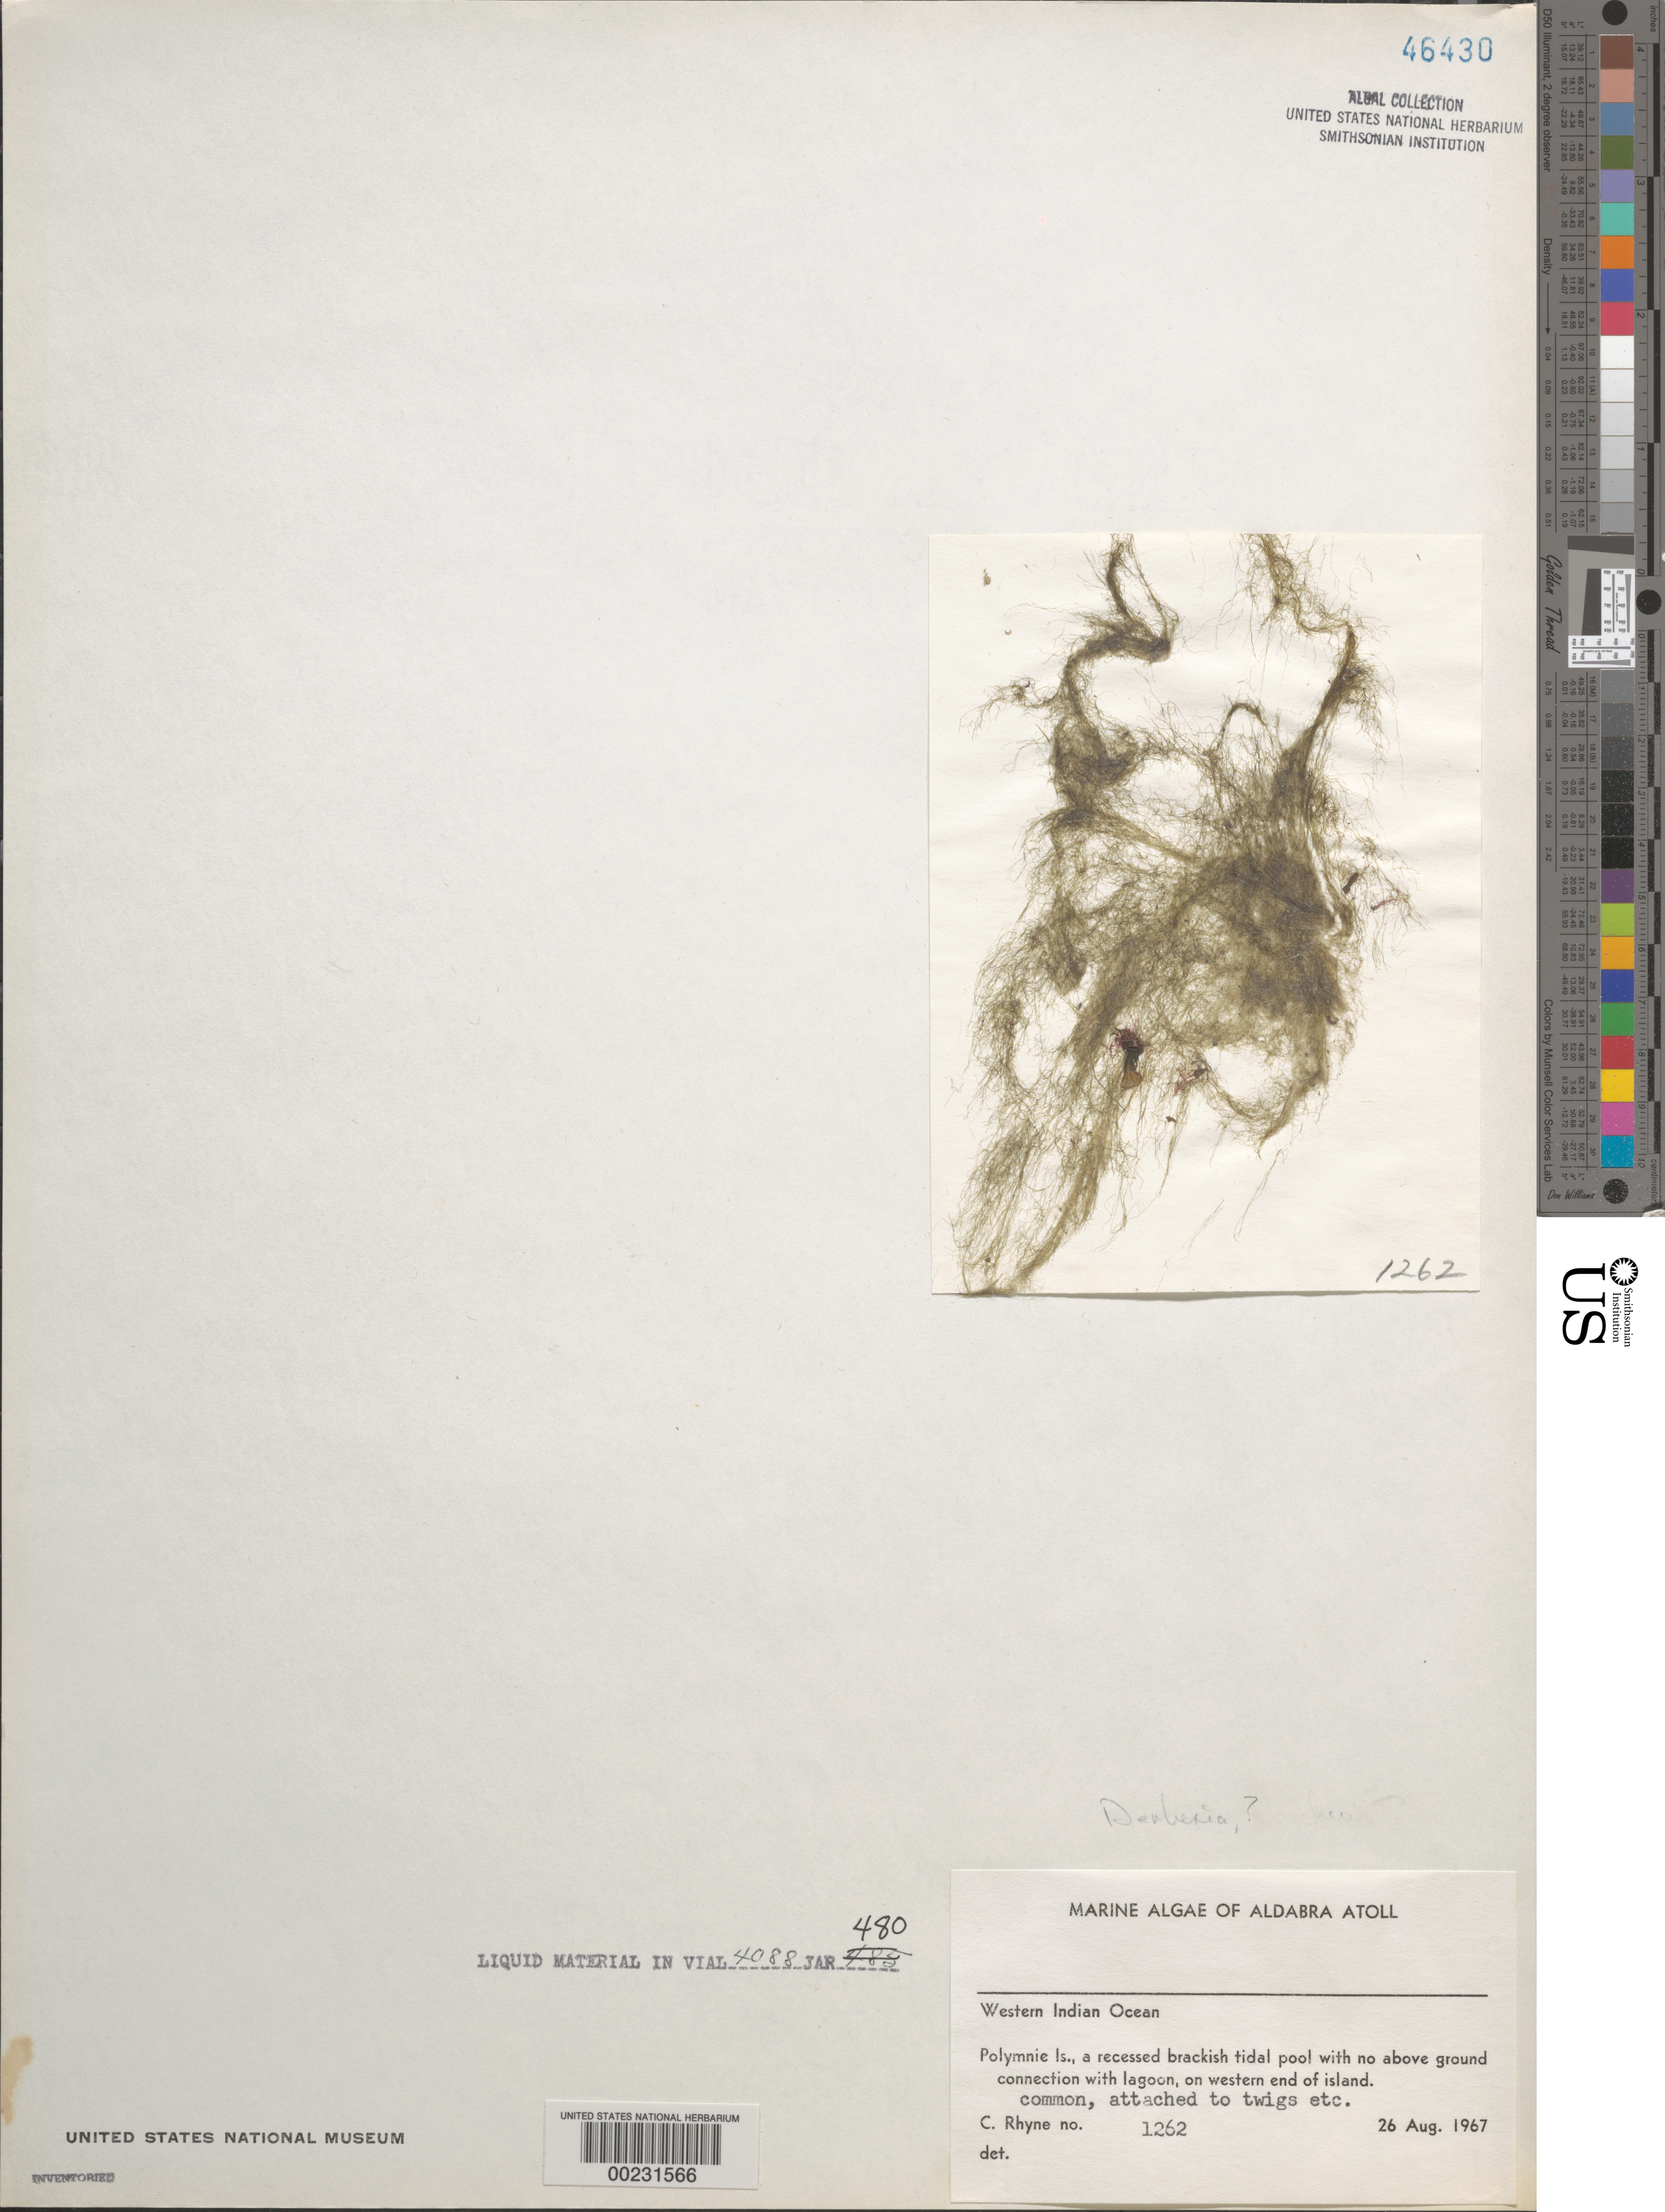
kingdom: Plantae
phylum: Chlorophyta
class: Ulvophyceae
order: Bryopsidales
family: Derbesiaceae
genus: Derbesia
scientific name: Derbesia sp.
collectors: C. Rhyne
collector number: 1262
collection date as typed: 26 Aug 1967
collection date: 1967-08-26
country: Seychelles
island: Aldabra Atoll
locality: Polymnie Islet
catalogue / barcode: US 46430